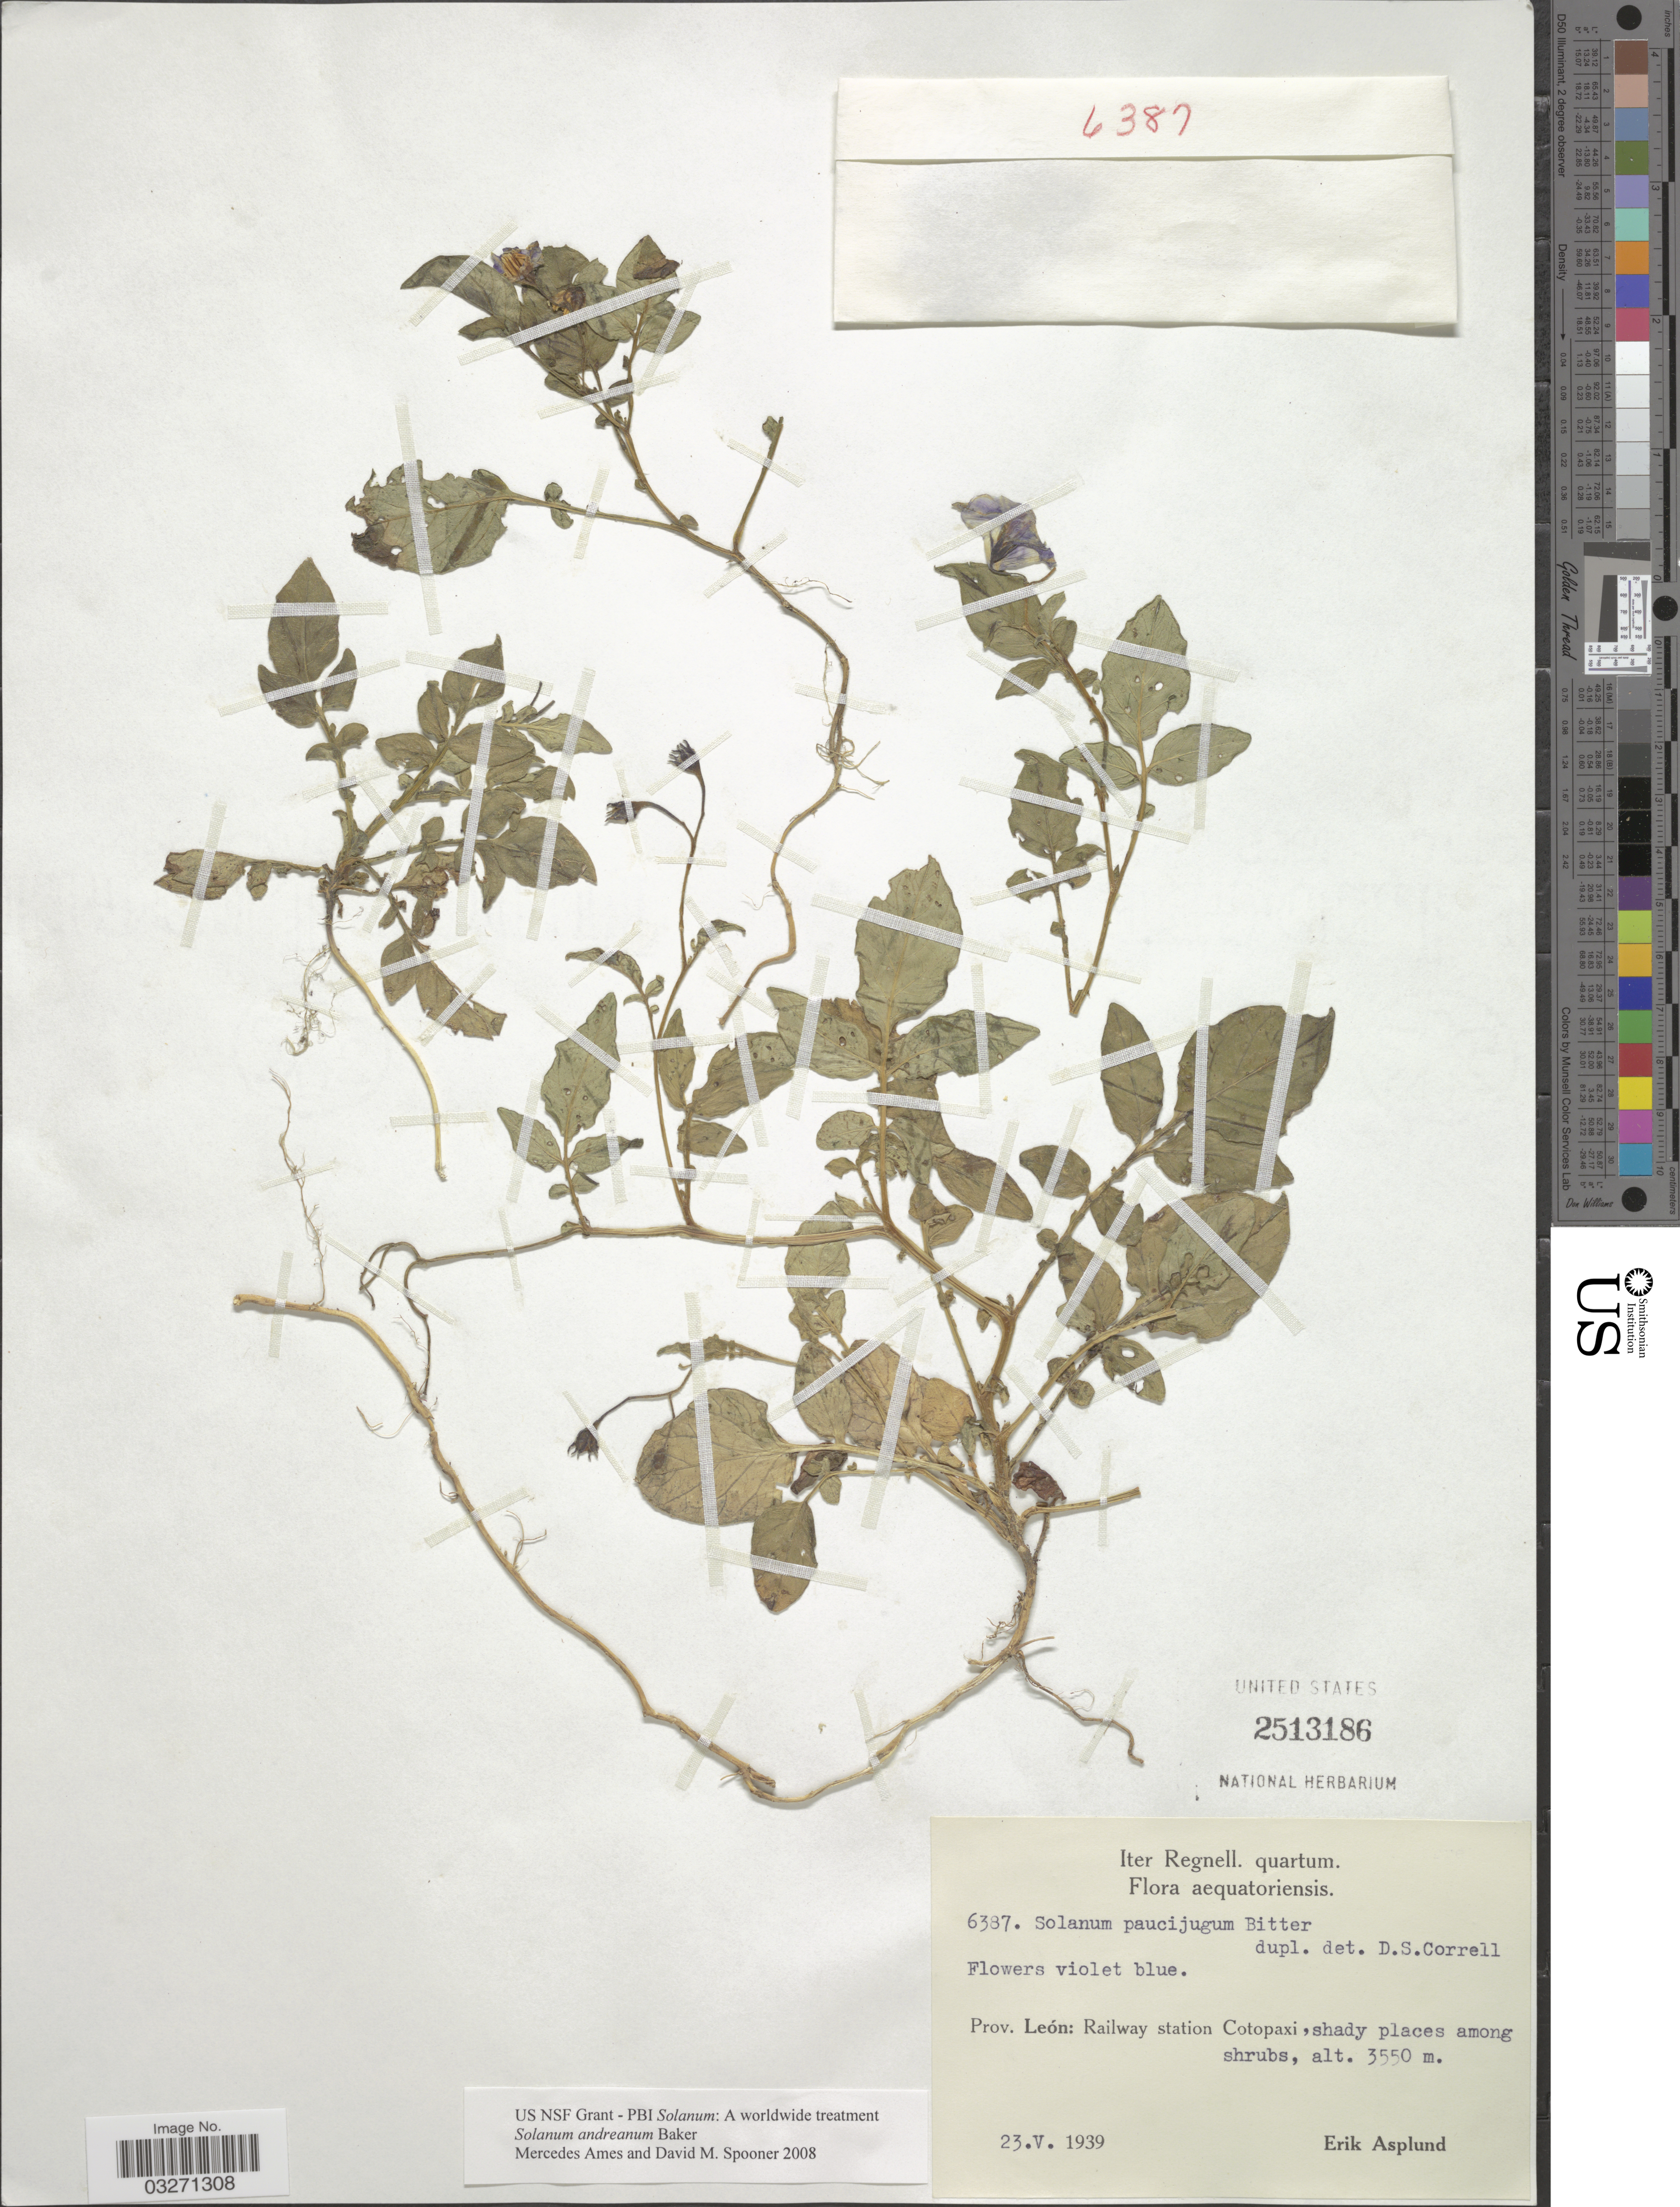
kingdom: Plantae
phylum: Tracheophyta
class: Magnoliopsida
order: Solanales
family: Solanaceae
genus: Solanum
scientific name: Solanum andreanum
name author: Baker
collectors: E. Asplund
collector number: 6387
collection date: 1939-05-23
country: Ecuador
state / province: Cotopaxi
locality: Prov. León: Railway station Cotopaxi.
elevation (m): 3550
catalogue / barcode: US 2513186